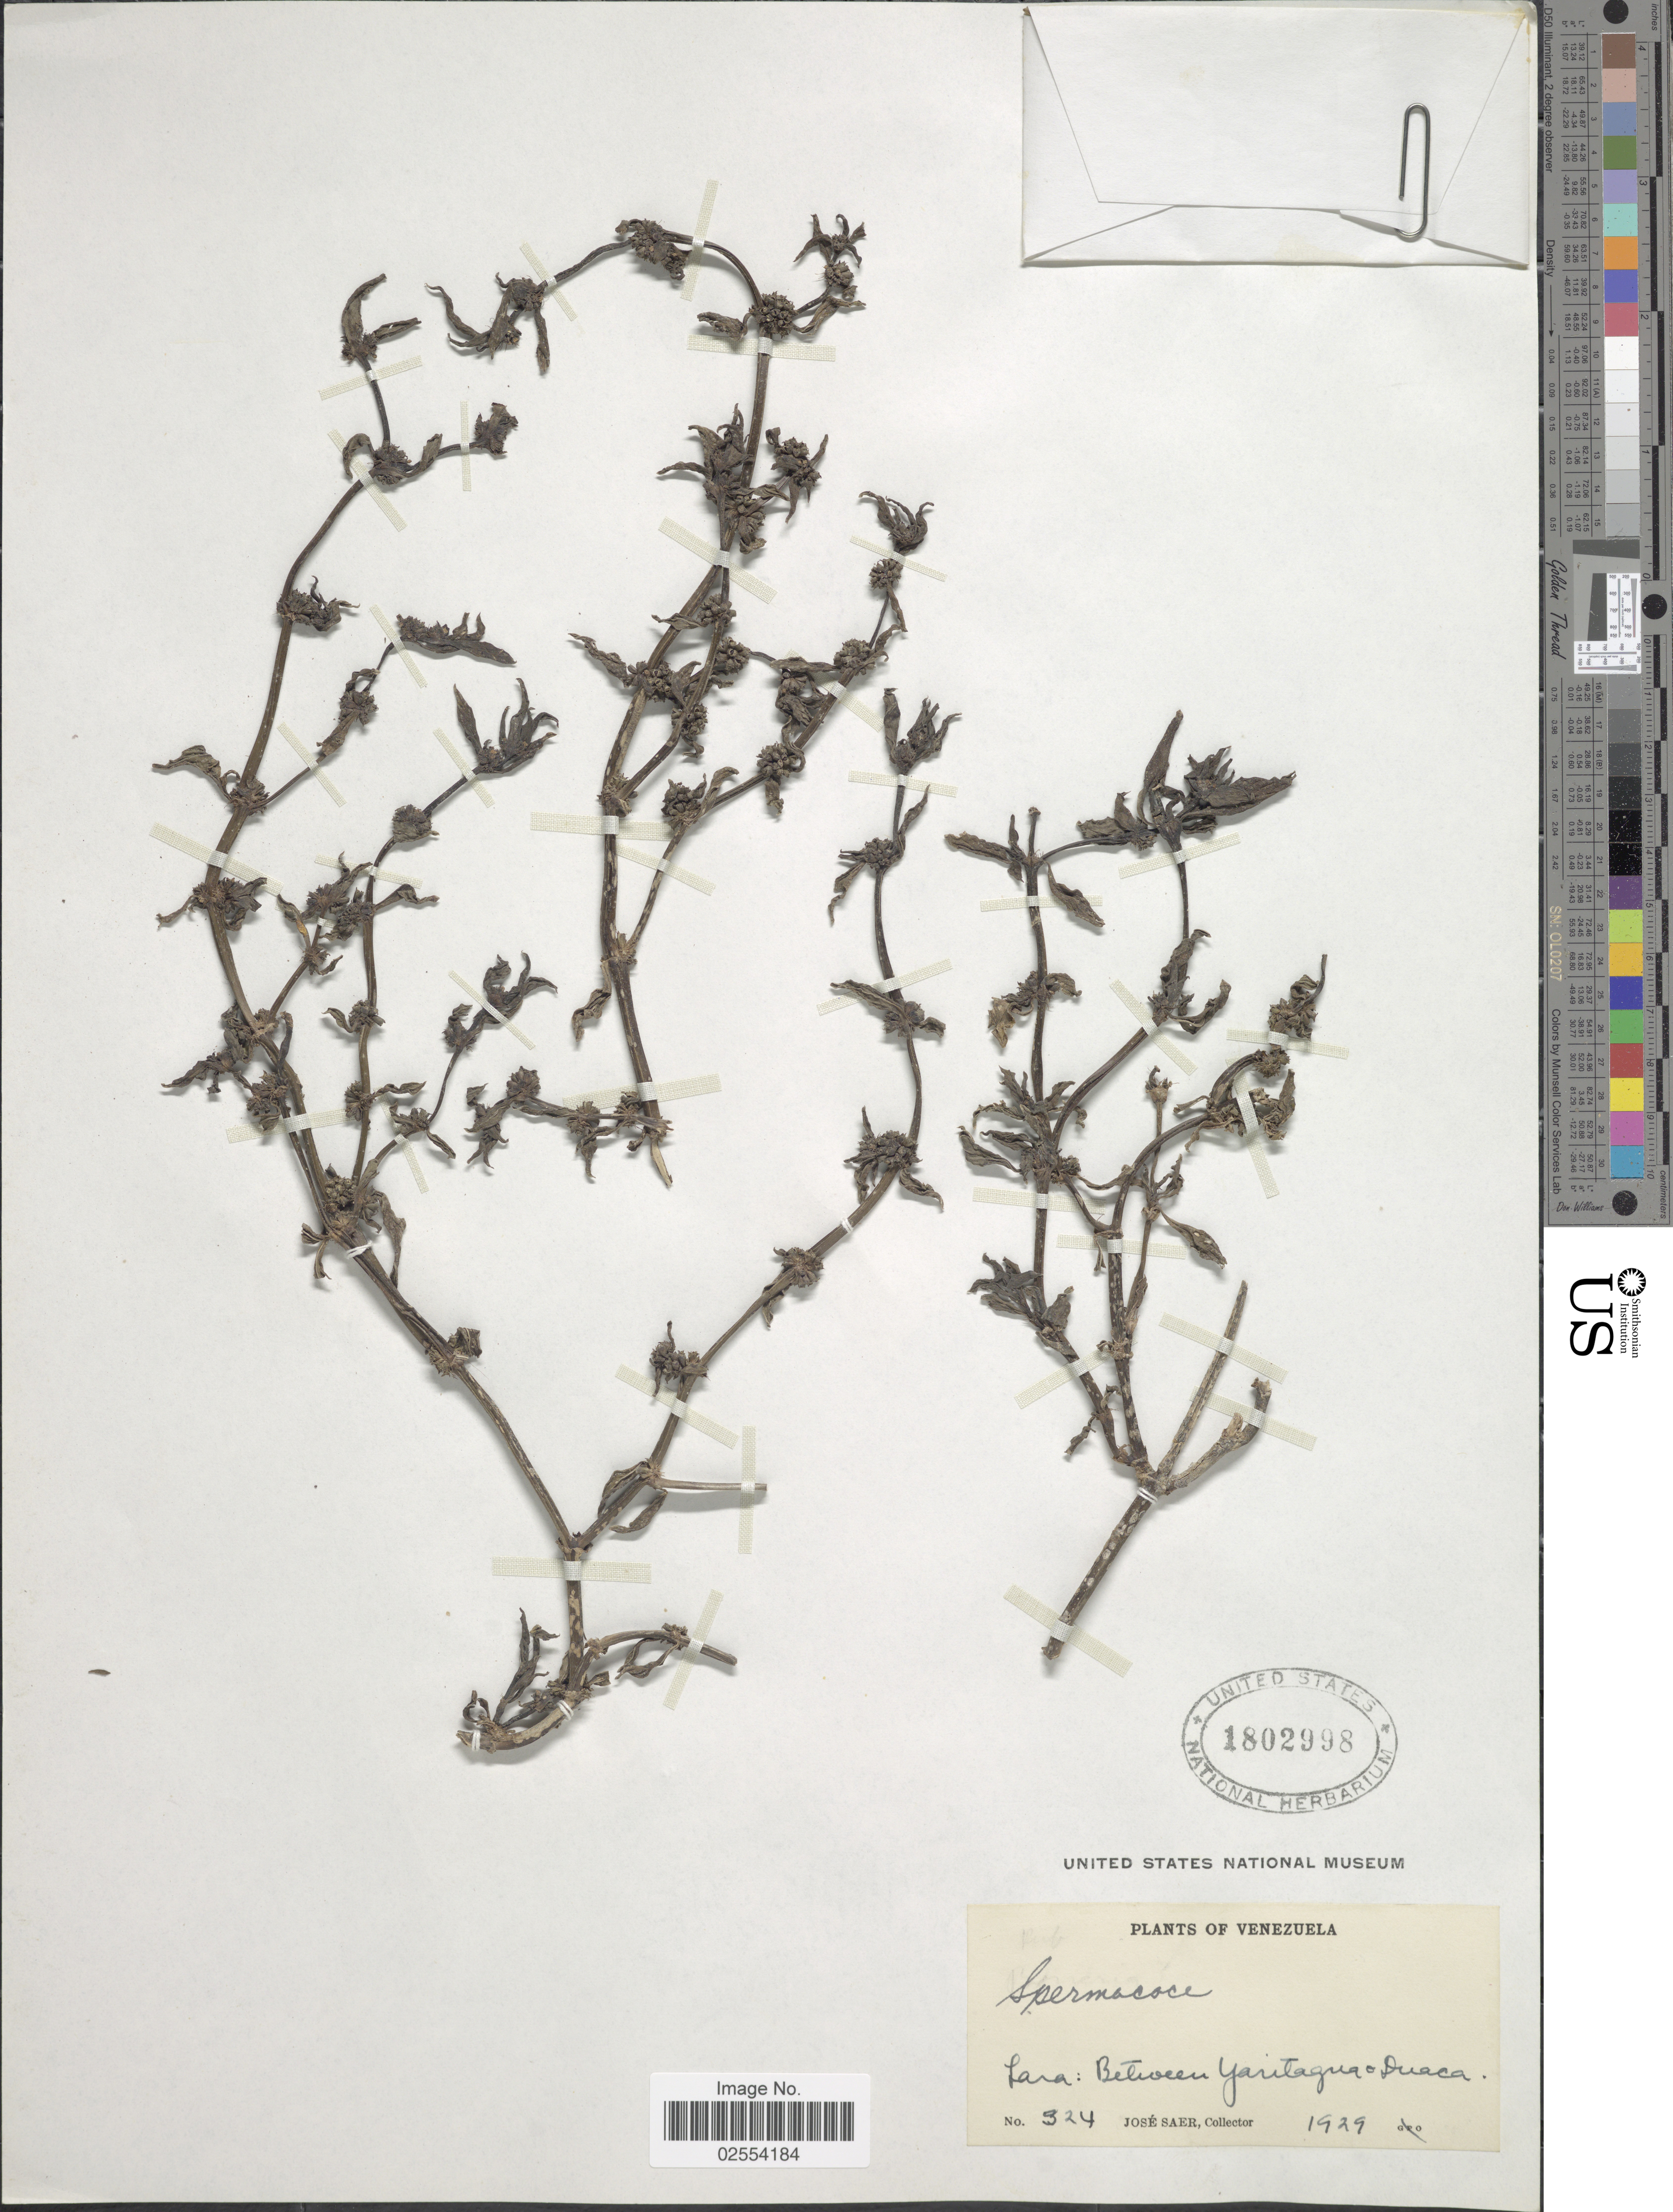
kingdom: Plantae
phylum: Tracheophyta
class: Magnoliopsida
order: Gentianales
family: Rubiaceae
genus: Spermacoce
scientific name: Spermacoce sp.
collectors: J. Saer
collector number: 324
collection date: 1929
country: Venezuela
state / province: Lara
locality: Between Yaritagua-Duaca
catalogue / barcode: US 1802998